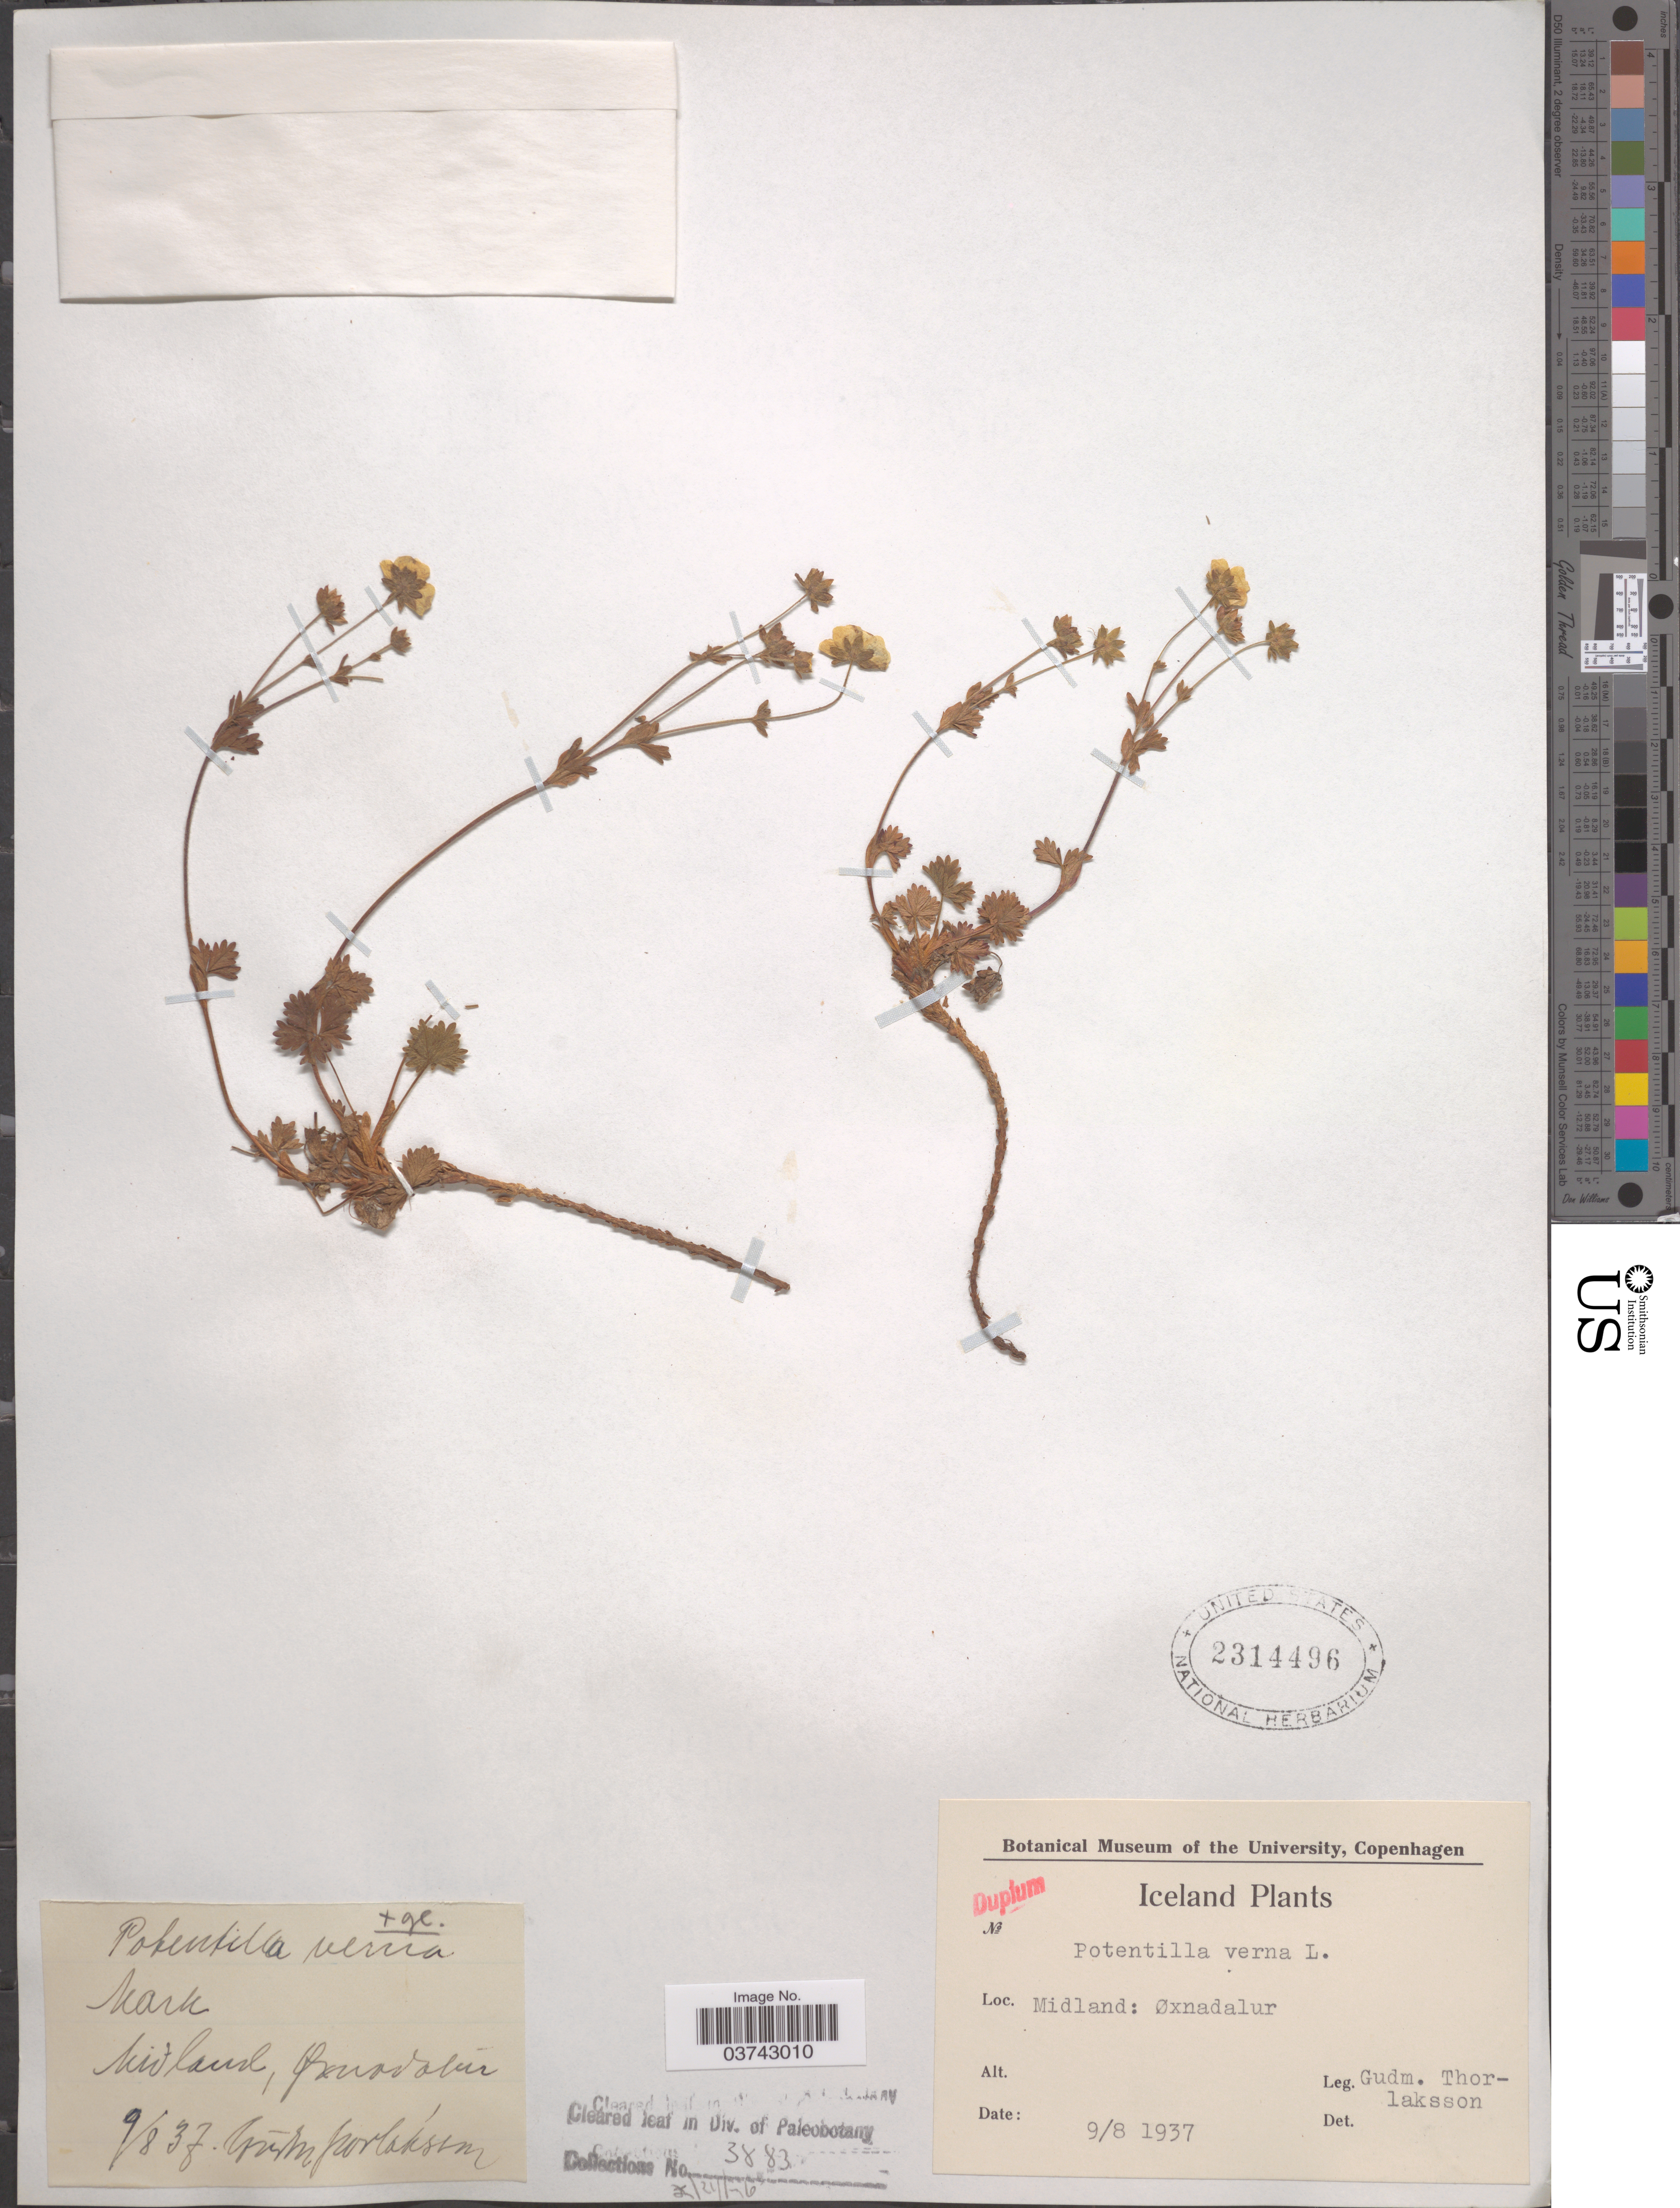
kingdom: Plantae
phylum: Tracheophyta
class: Magnoliopsida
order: Rosales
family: Rosaceae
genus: Potentilla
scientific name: Potentilla verna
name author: L.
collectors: G. Thorlaksson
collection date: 1937-08-09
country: Iceland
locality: Mark. Midland: Øxnadalur.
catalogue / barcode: US 2314496